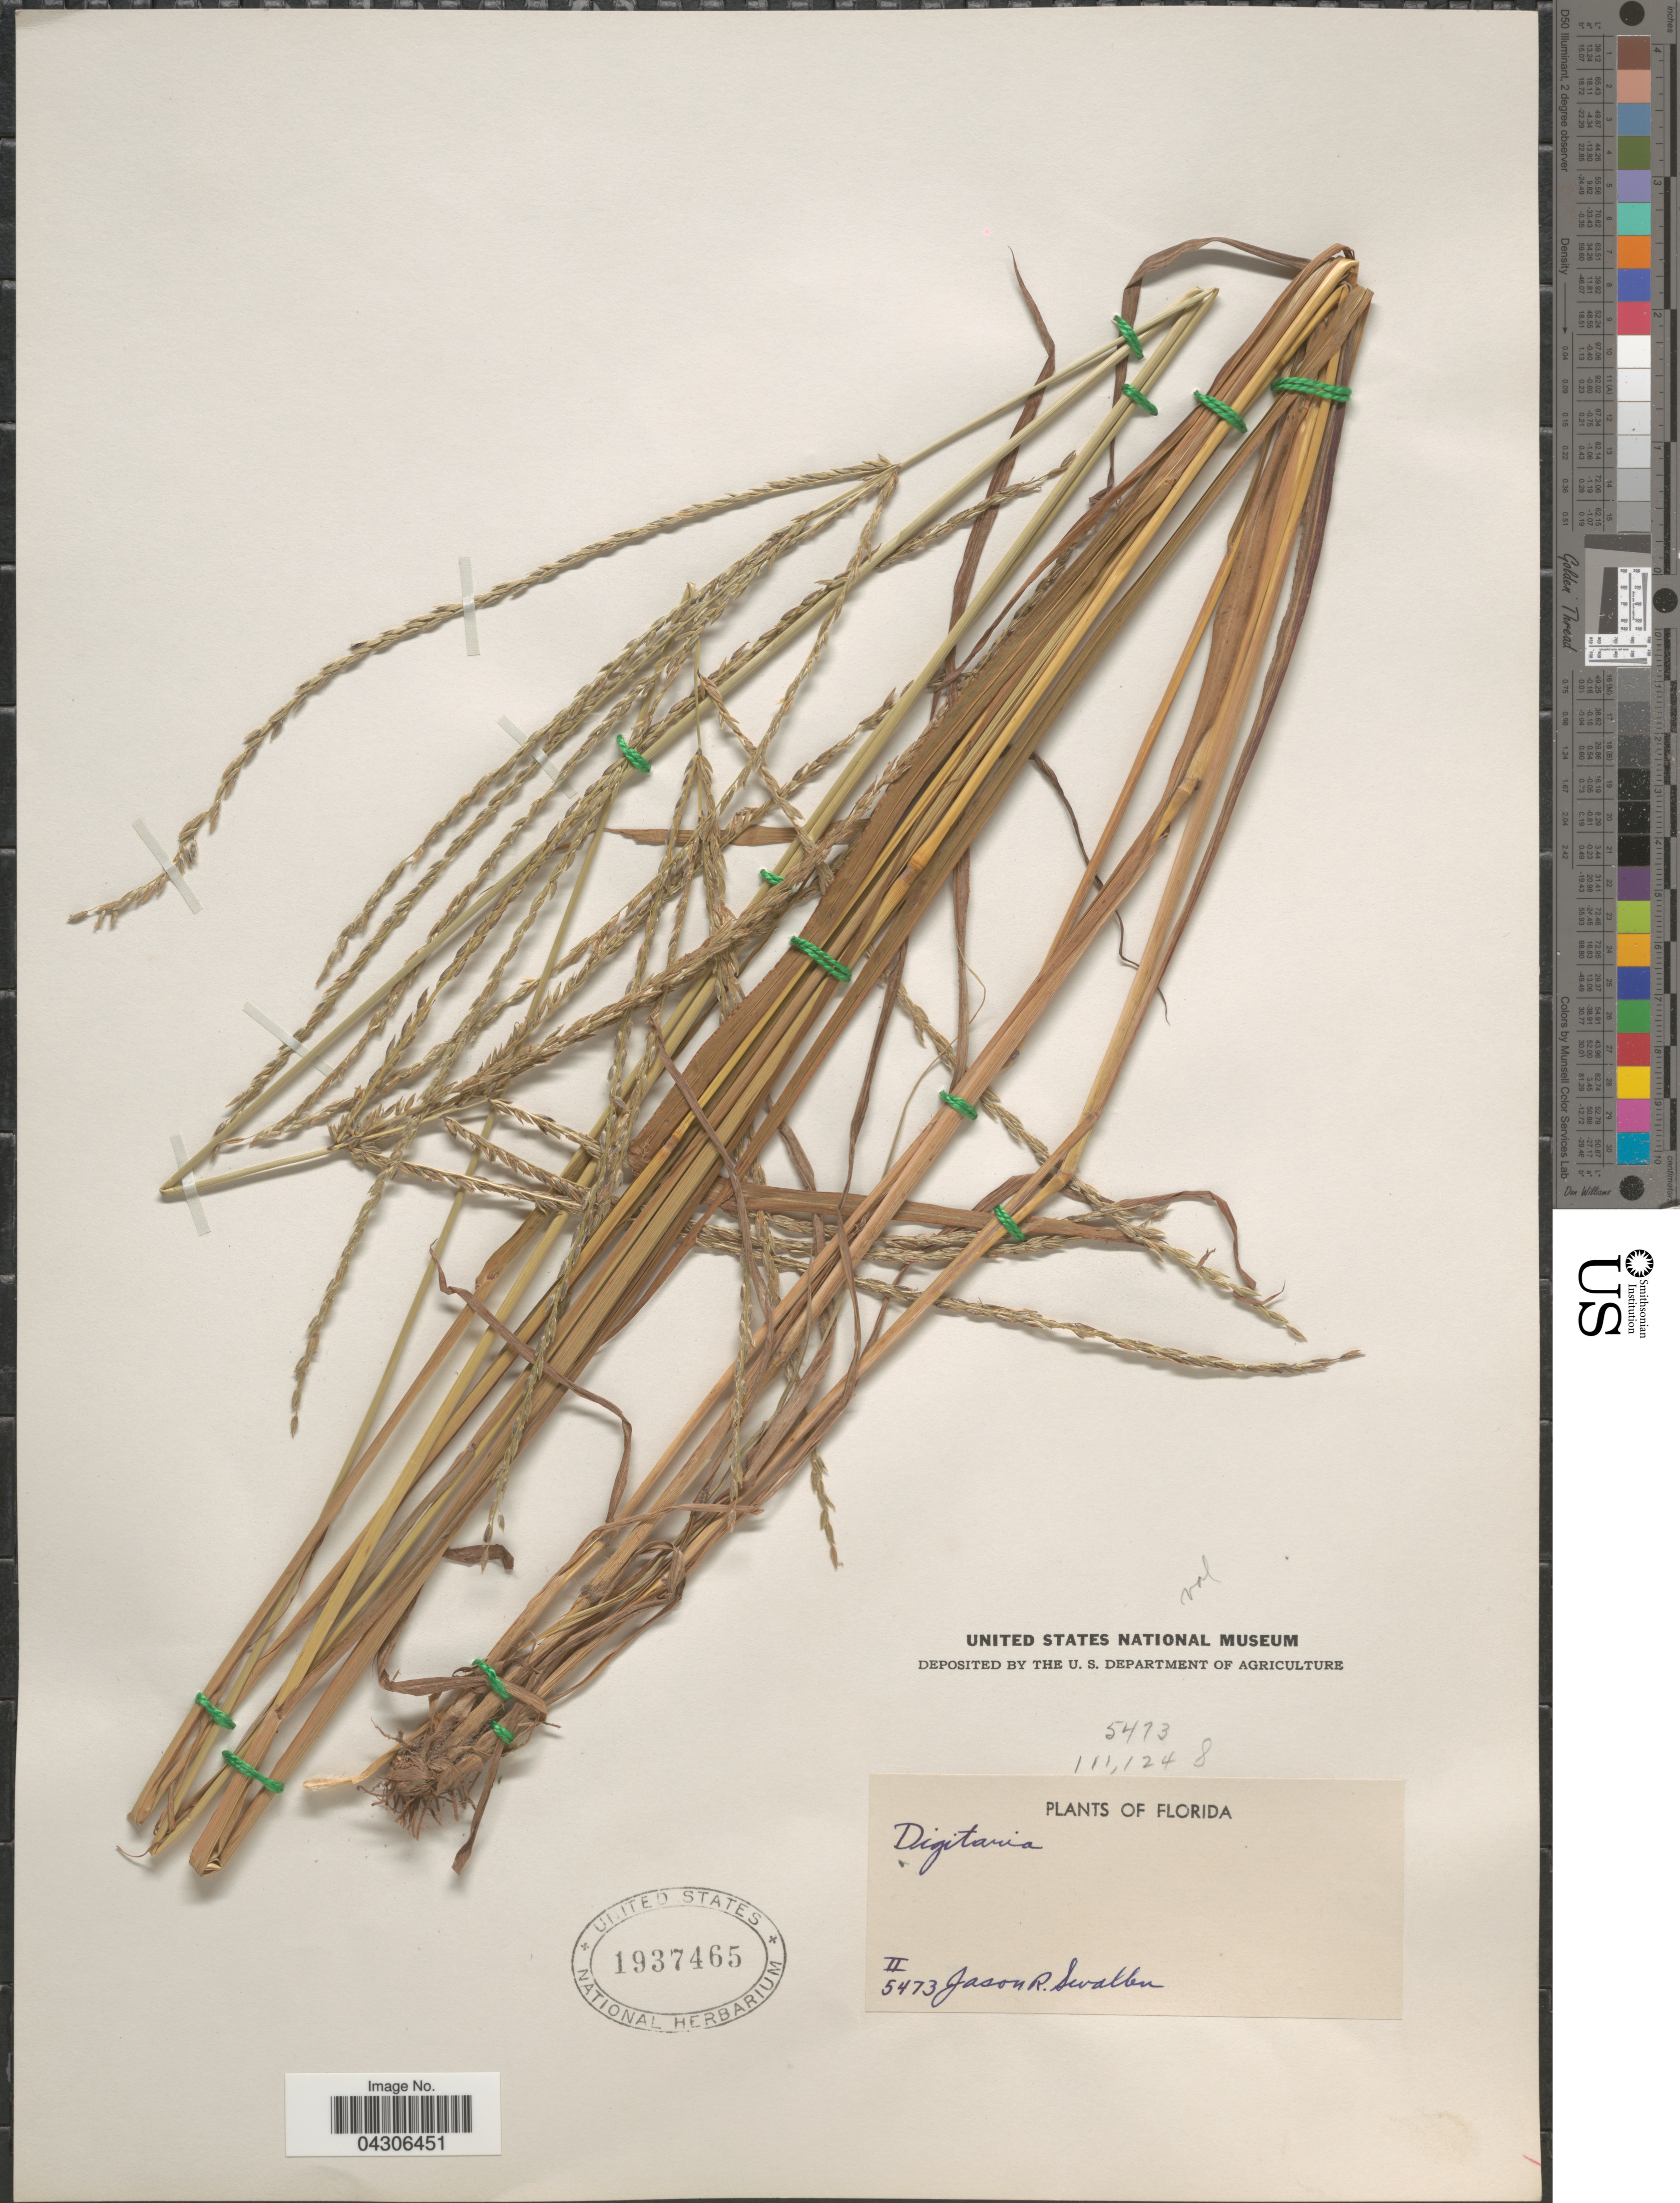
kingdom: Plantae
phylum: Tracheophyta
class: Liliopsida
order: Poales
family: Poaceae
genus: Digitaria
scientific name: Digitaria eriantha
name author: Steud.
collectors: J. R. Swallen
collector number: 5473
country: United States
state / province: Florida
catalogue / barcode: US 1937465